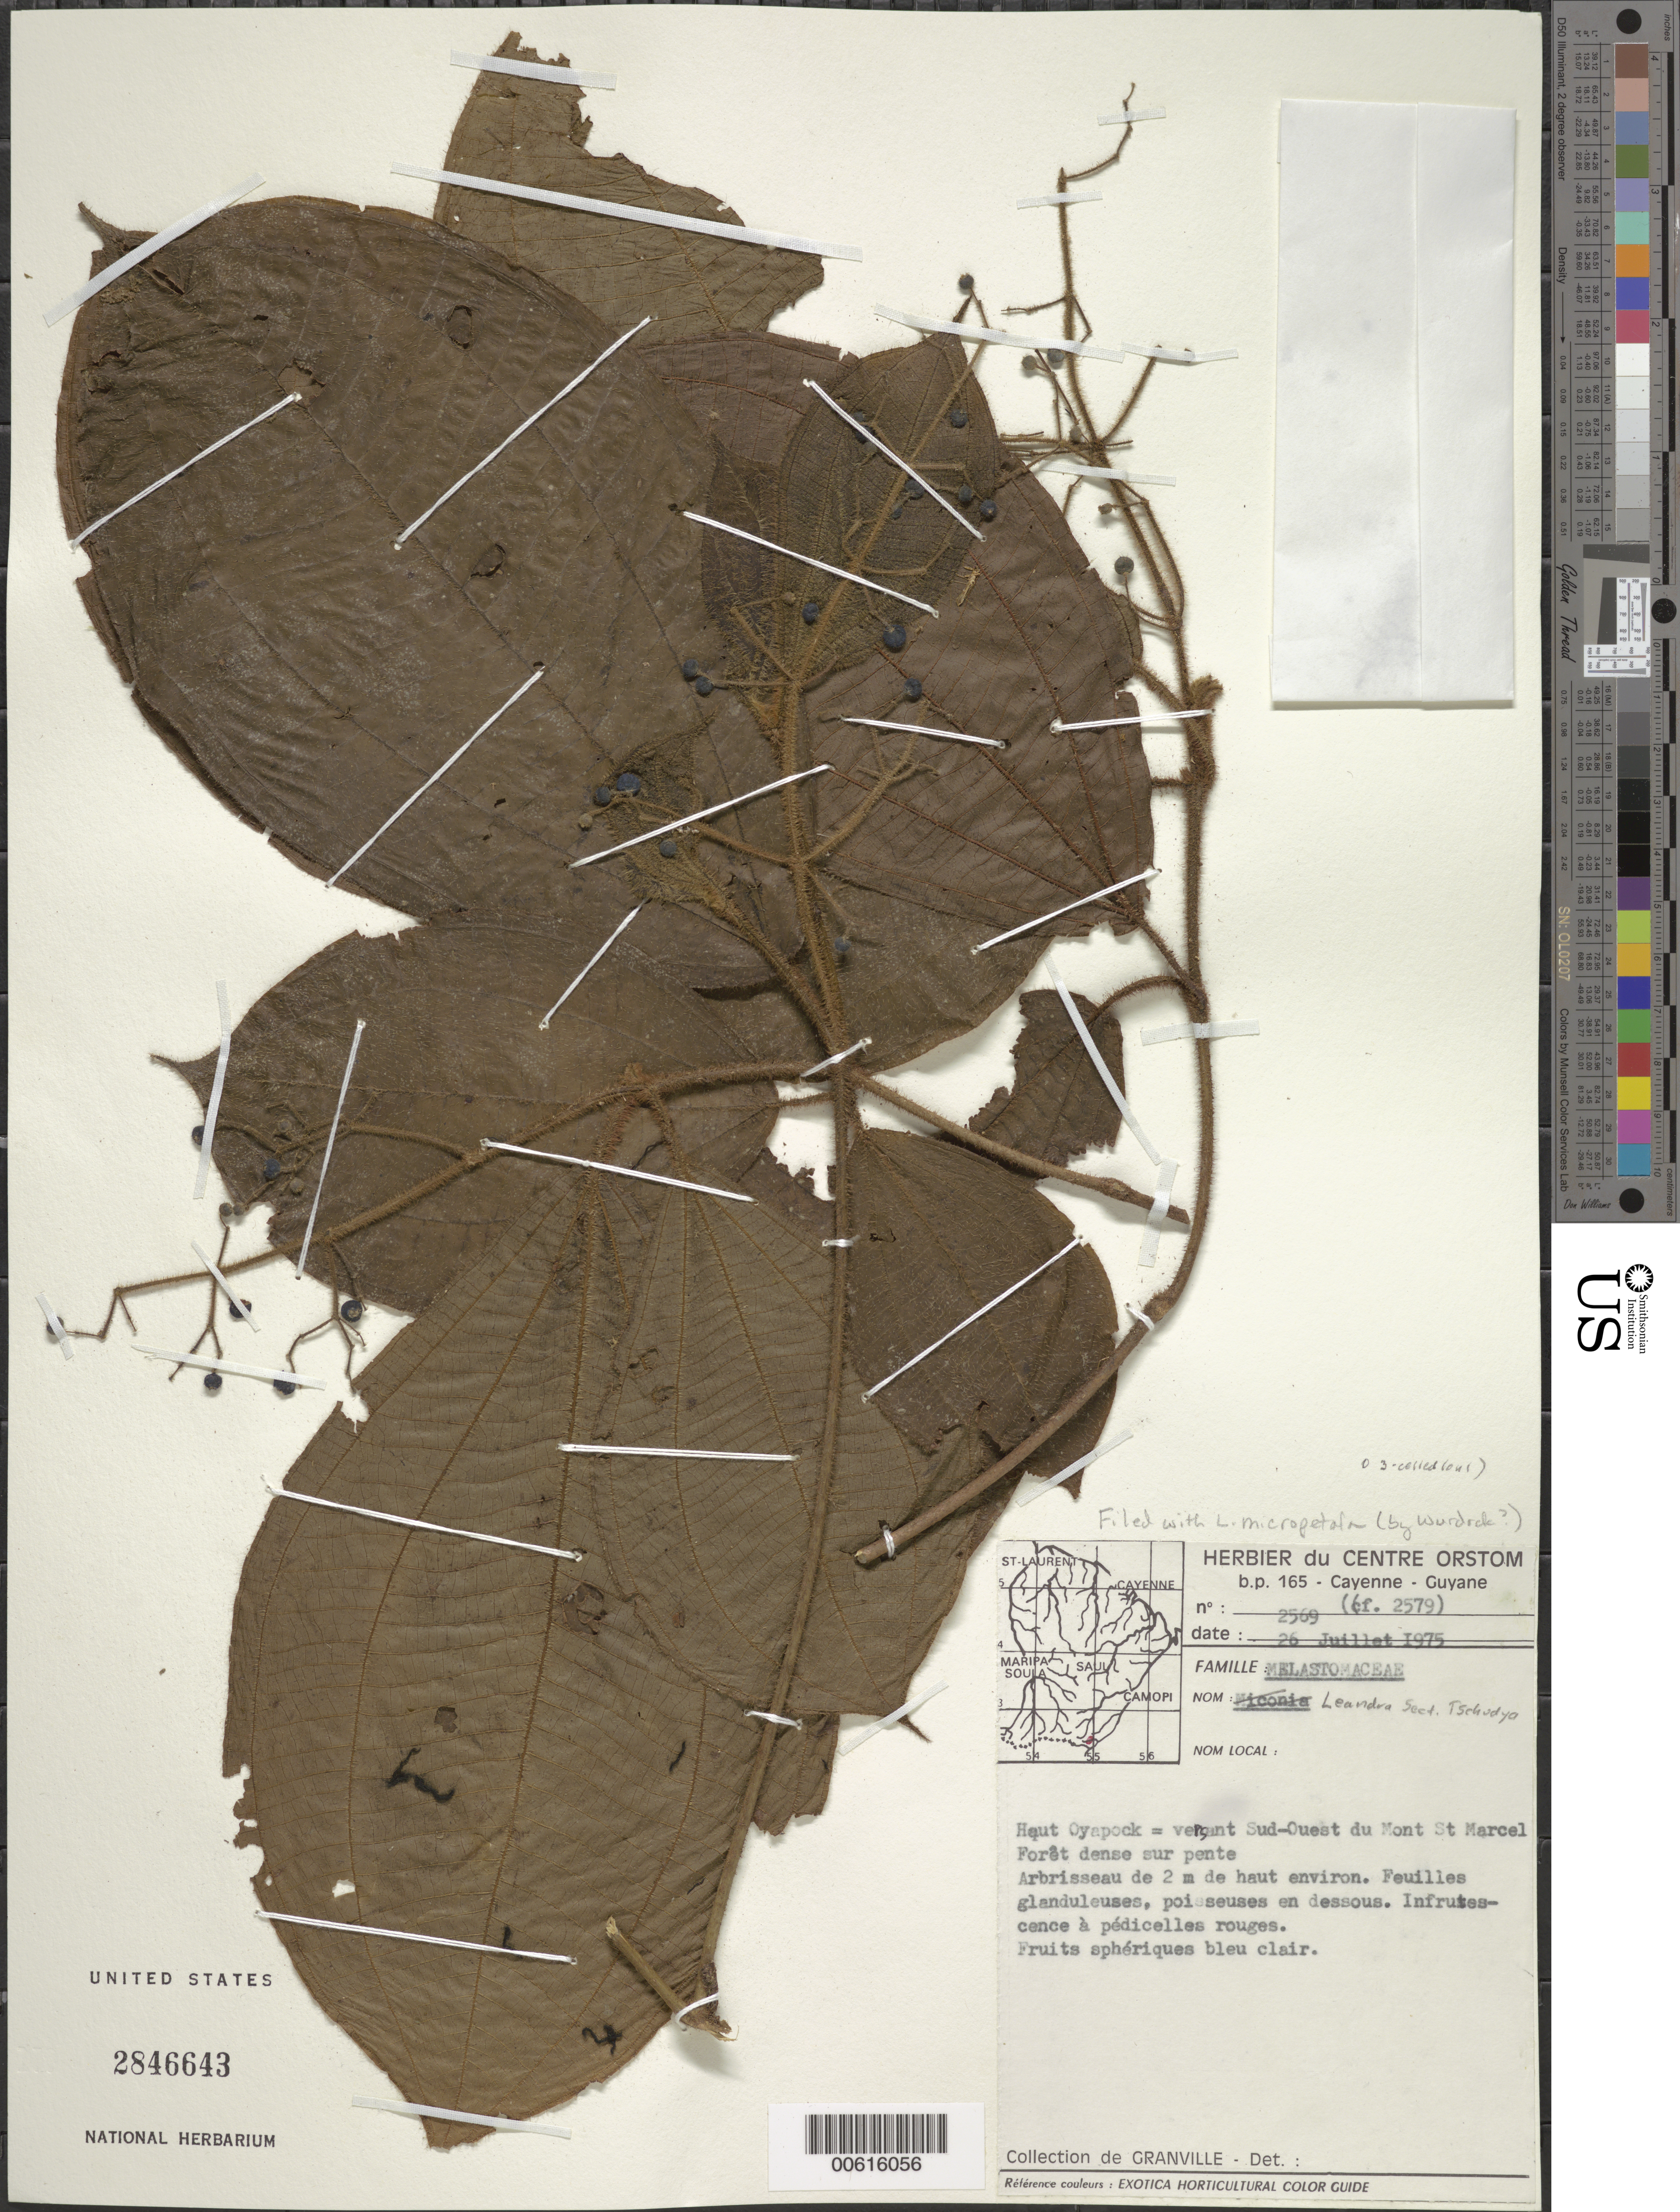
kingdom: Plantae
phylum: Tracheophyta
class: Magnoliopsida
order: Myrtales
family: Melastomataceae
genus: Leandra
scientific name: Leandra sp.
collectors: J.-J. de Granville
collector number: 2569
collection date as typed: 26-Jun-75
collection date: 1975-06-26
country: French Guiana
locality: Haut Oyapock, Mt. St. Marcel, SW du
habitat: Dense forest on slope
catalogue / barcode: US 2846643